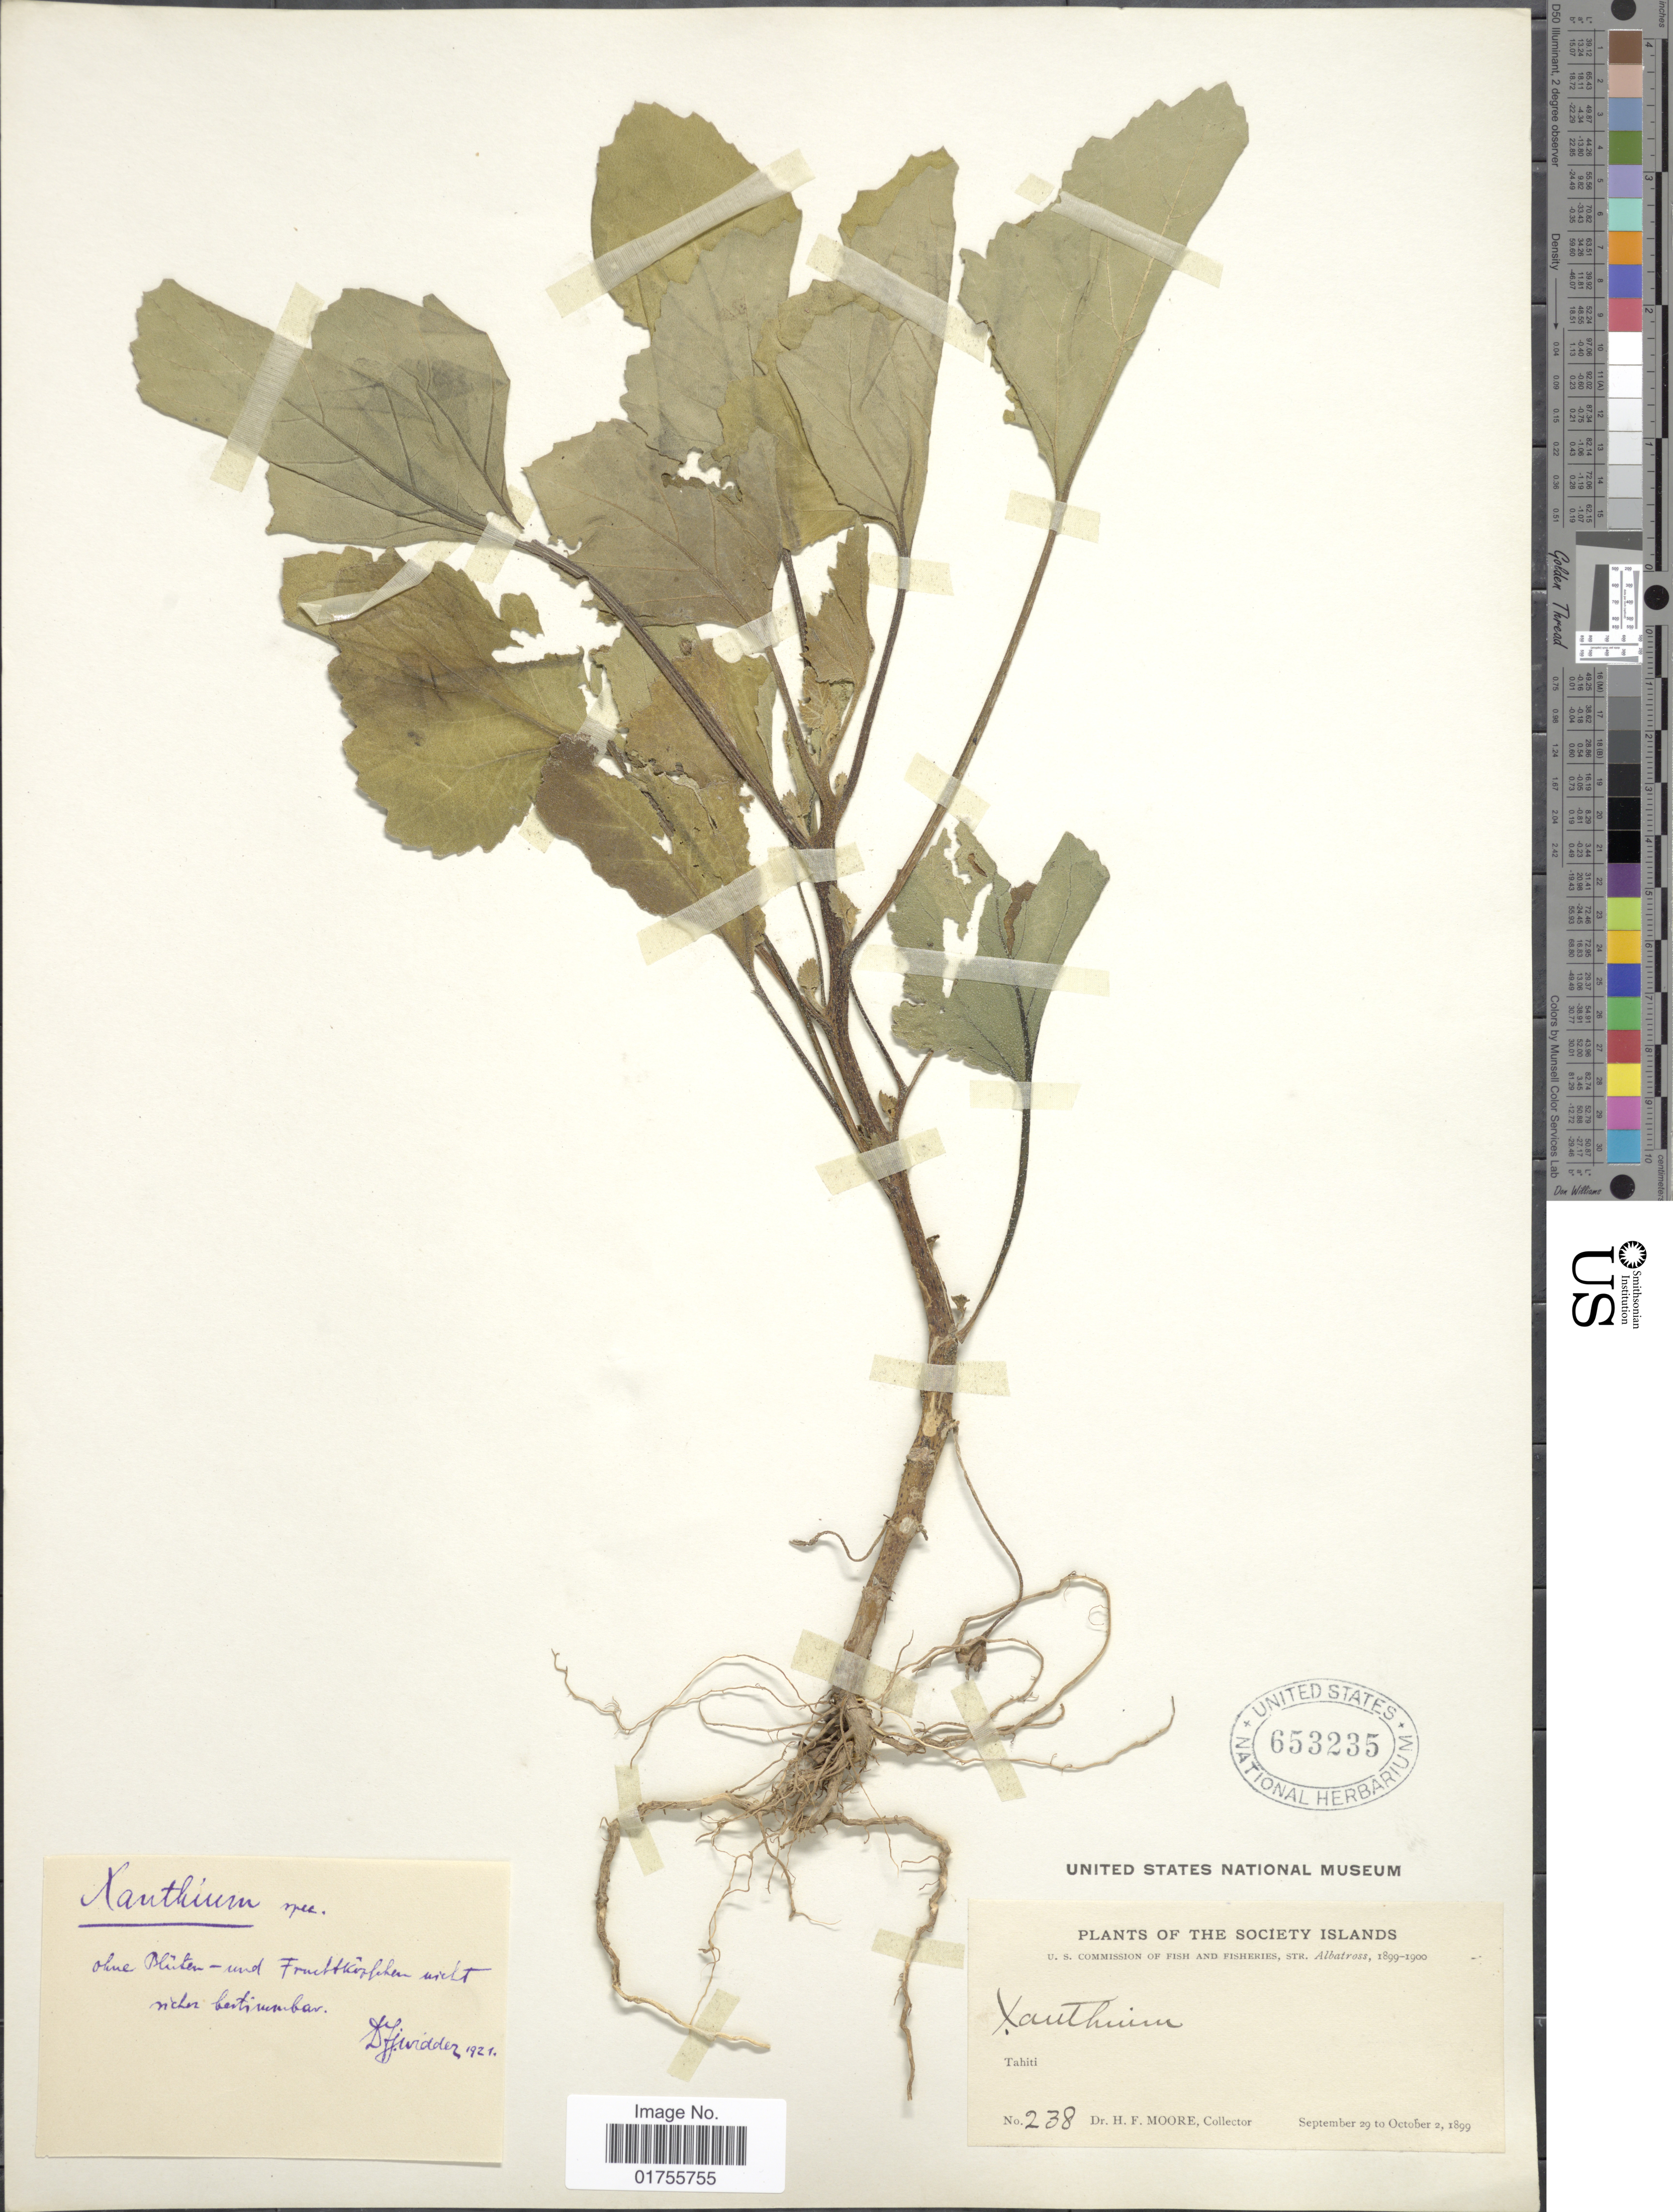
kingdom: Plantae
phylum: Tracheophyta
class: Magnoliopsida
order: Asterales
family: Asteraceae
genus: Xanthium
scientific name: Xanthium sp.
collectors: H. F. Moore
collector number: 238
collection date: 1899-09-29/1899-10-02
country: French Polynesia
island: Tahiti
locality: The Society Islands, Tahiti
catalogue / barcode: US 653235